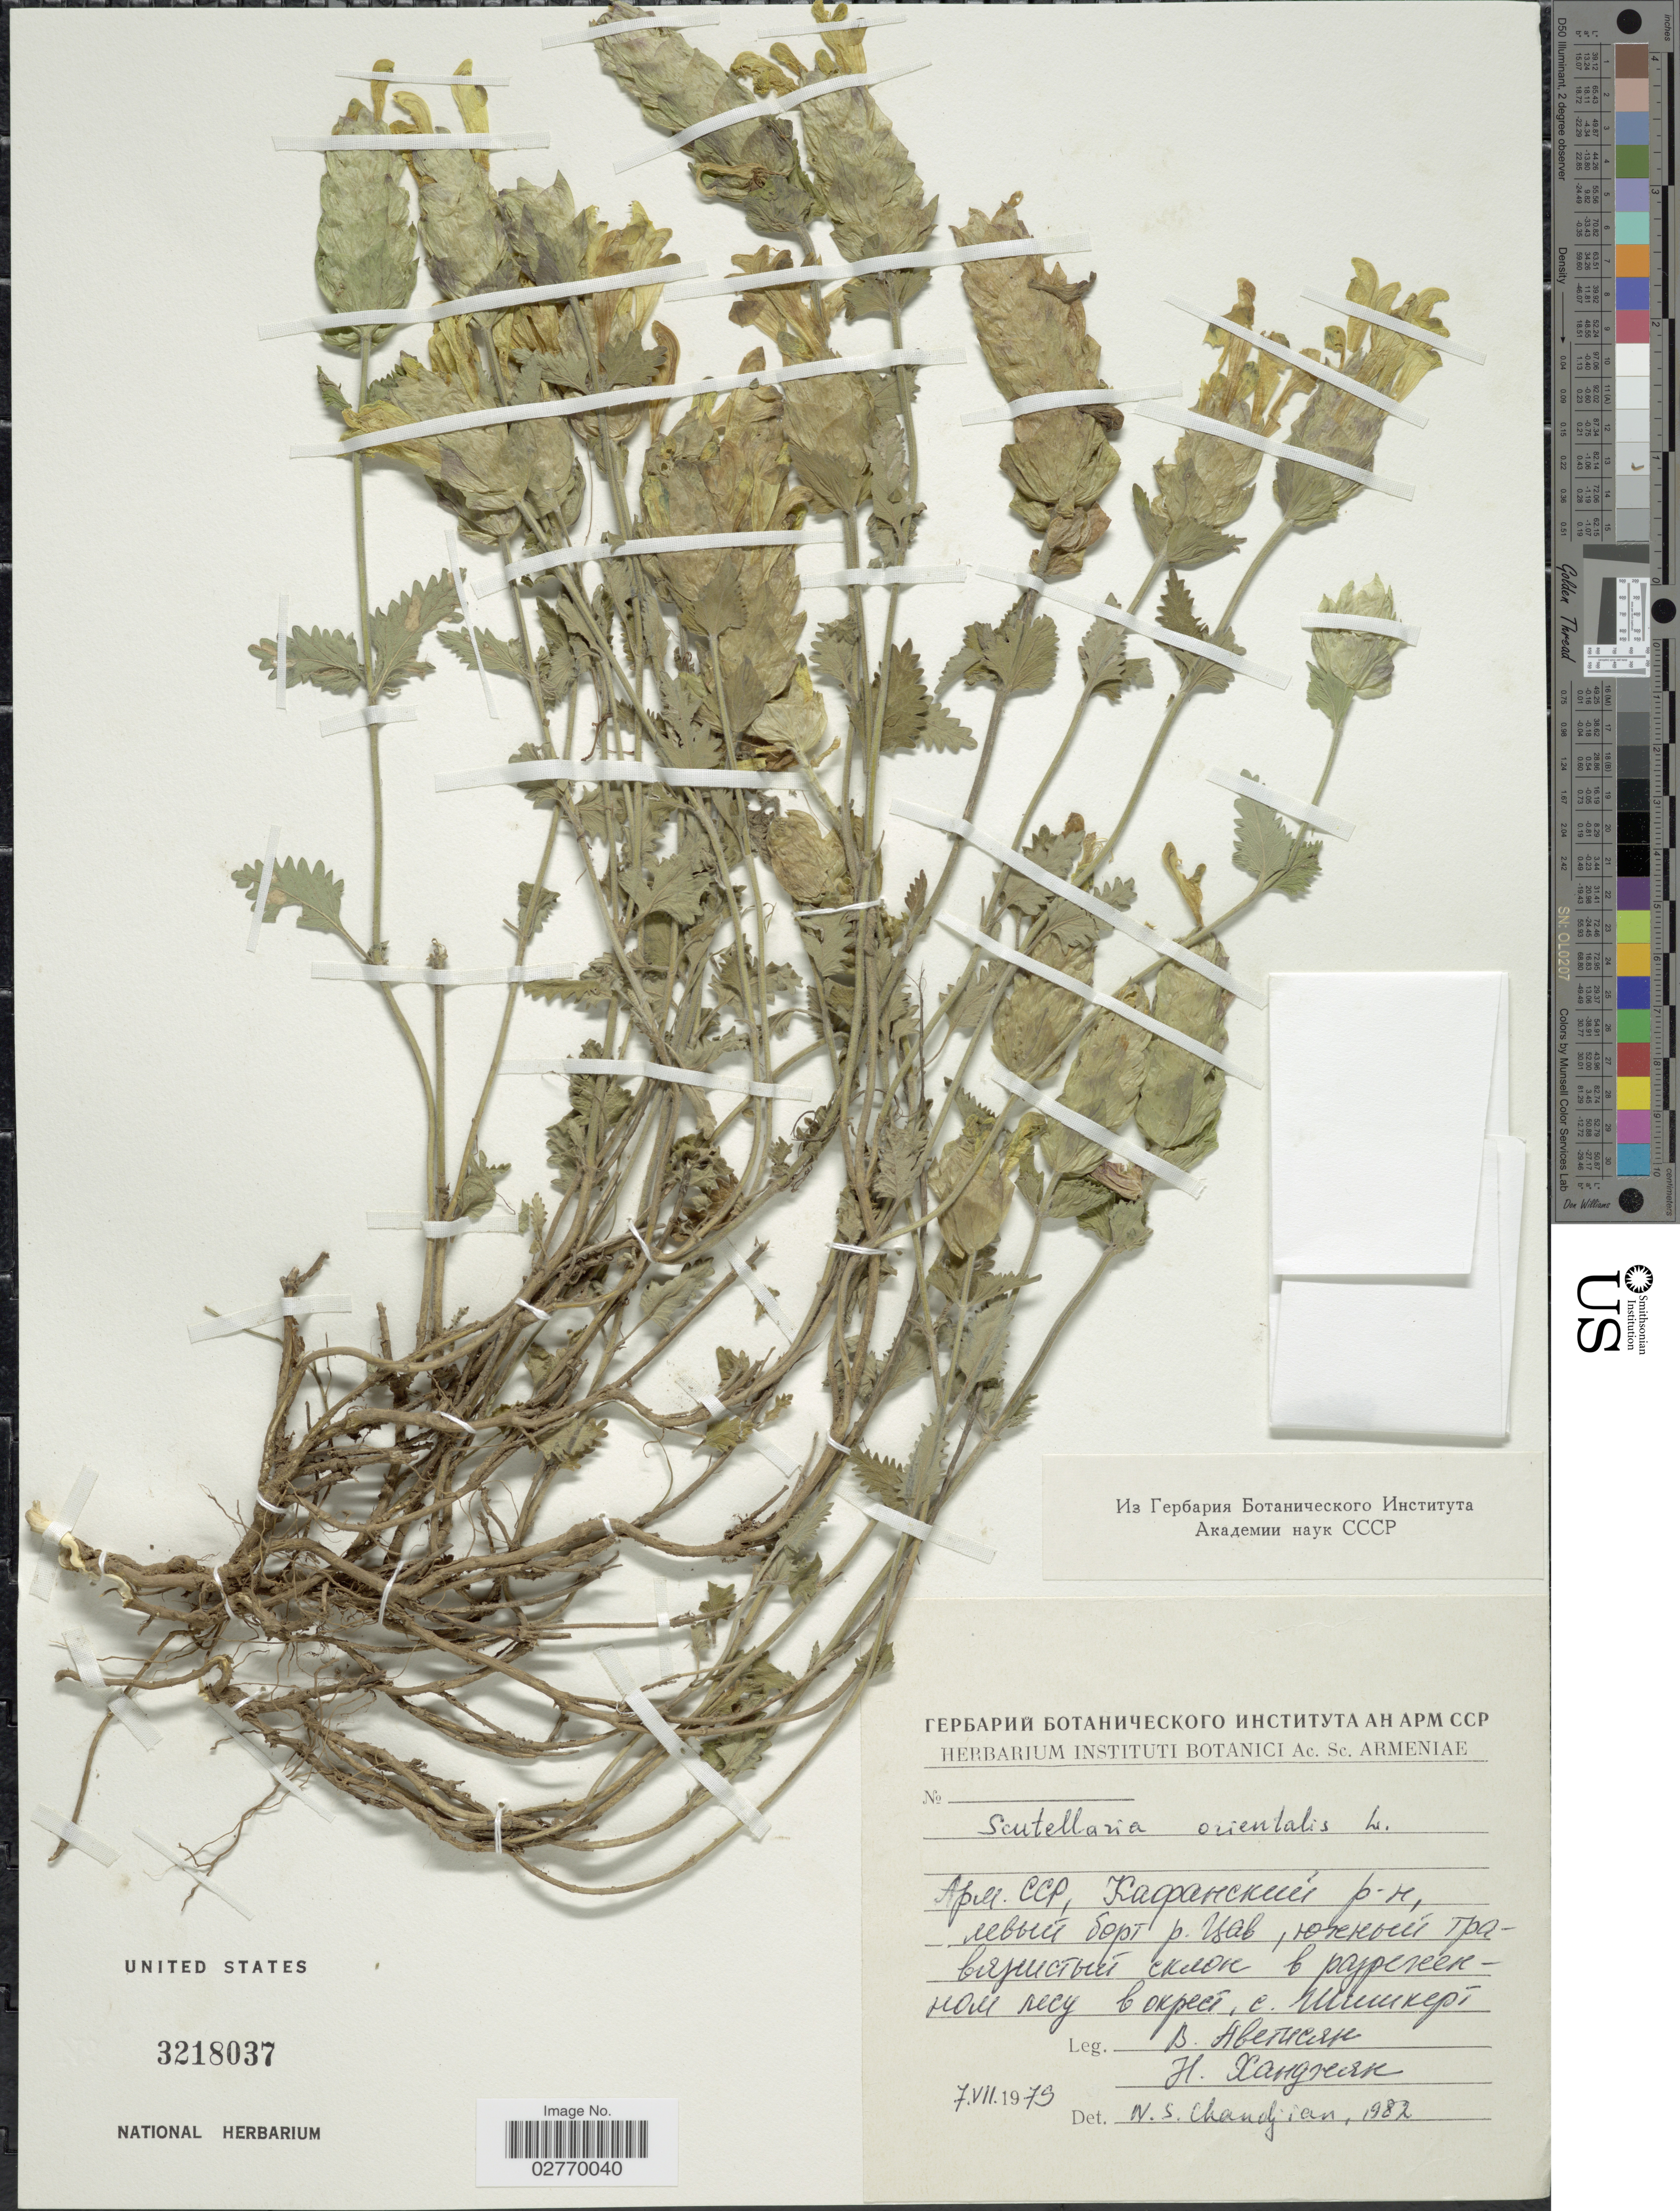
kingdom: Plantae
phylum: Tracheophyta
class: Magnoliopsida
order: Lamiales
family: Lamiaceae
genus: Scutellaria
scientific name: Scutellaria orientalis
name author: L.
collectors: Collector illegible & Collector illegible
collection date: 1979-07-07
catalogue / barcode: US 3218037